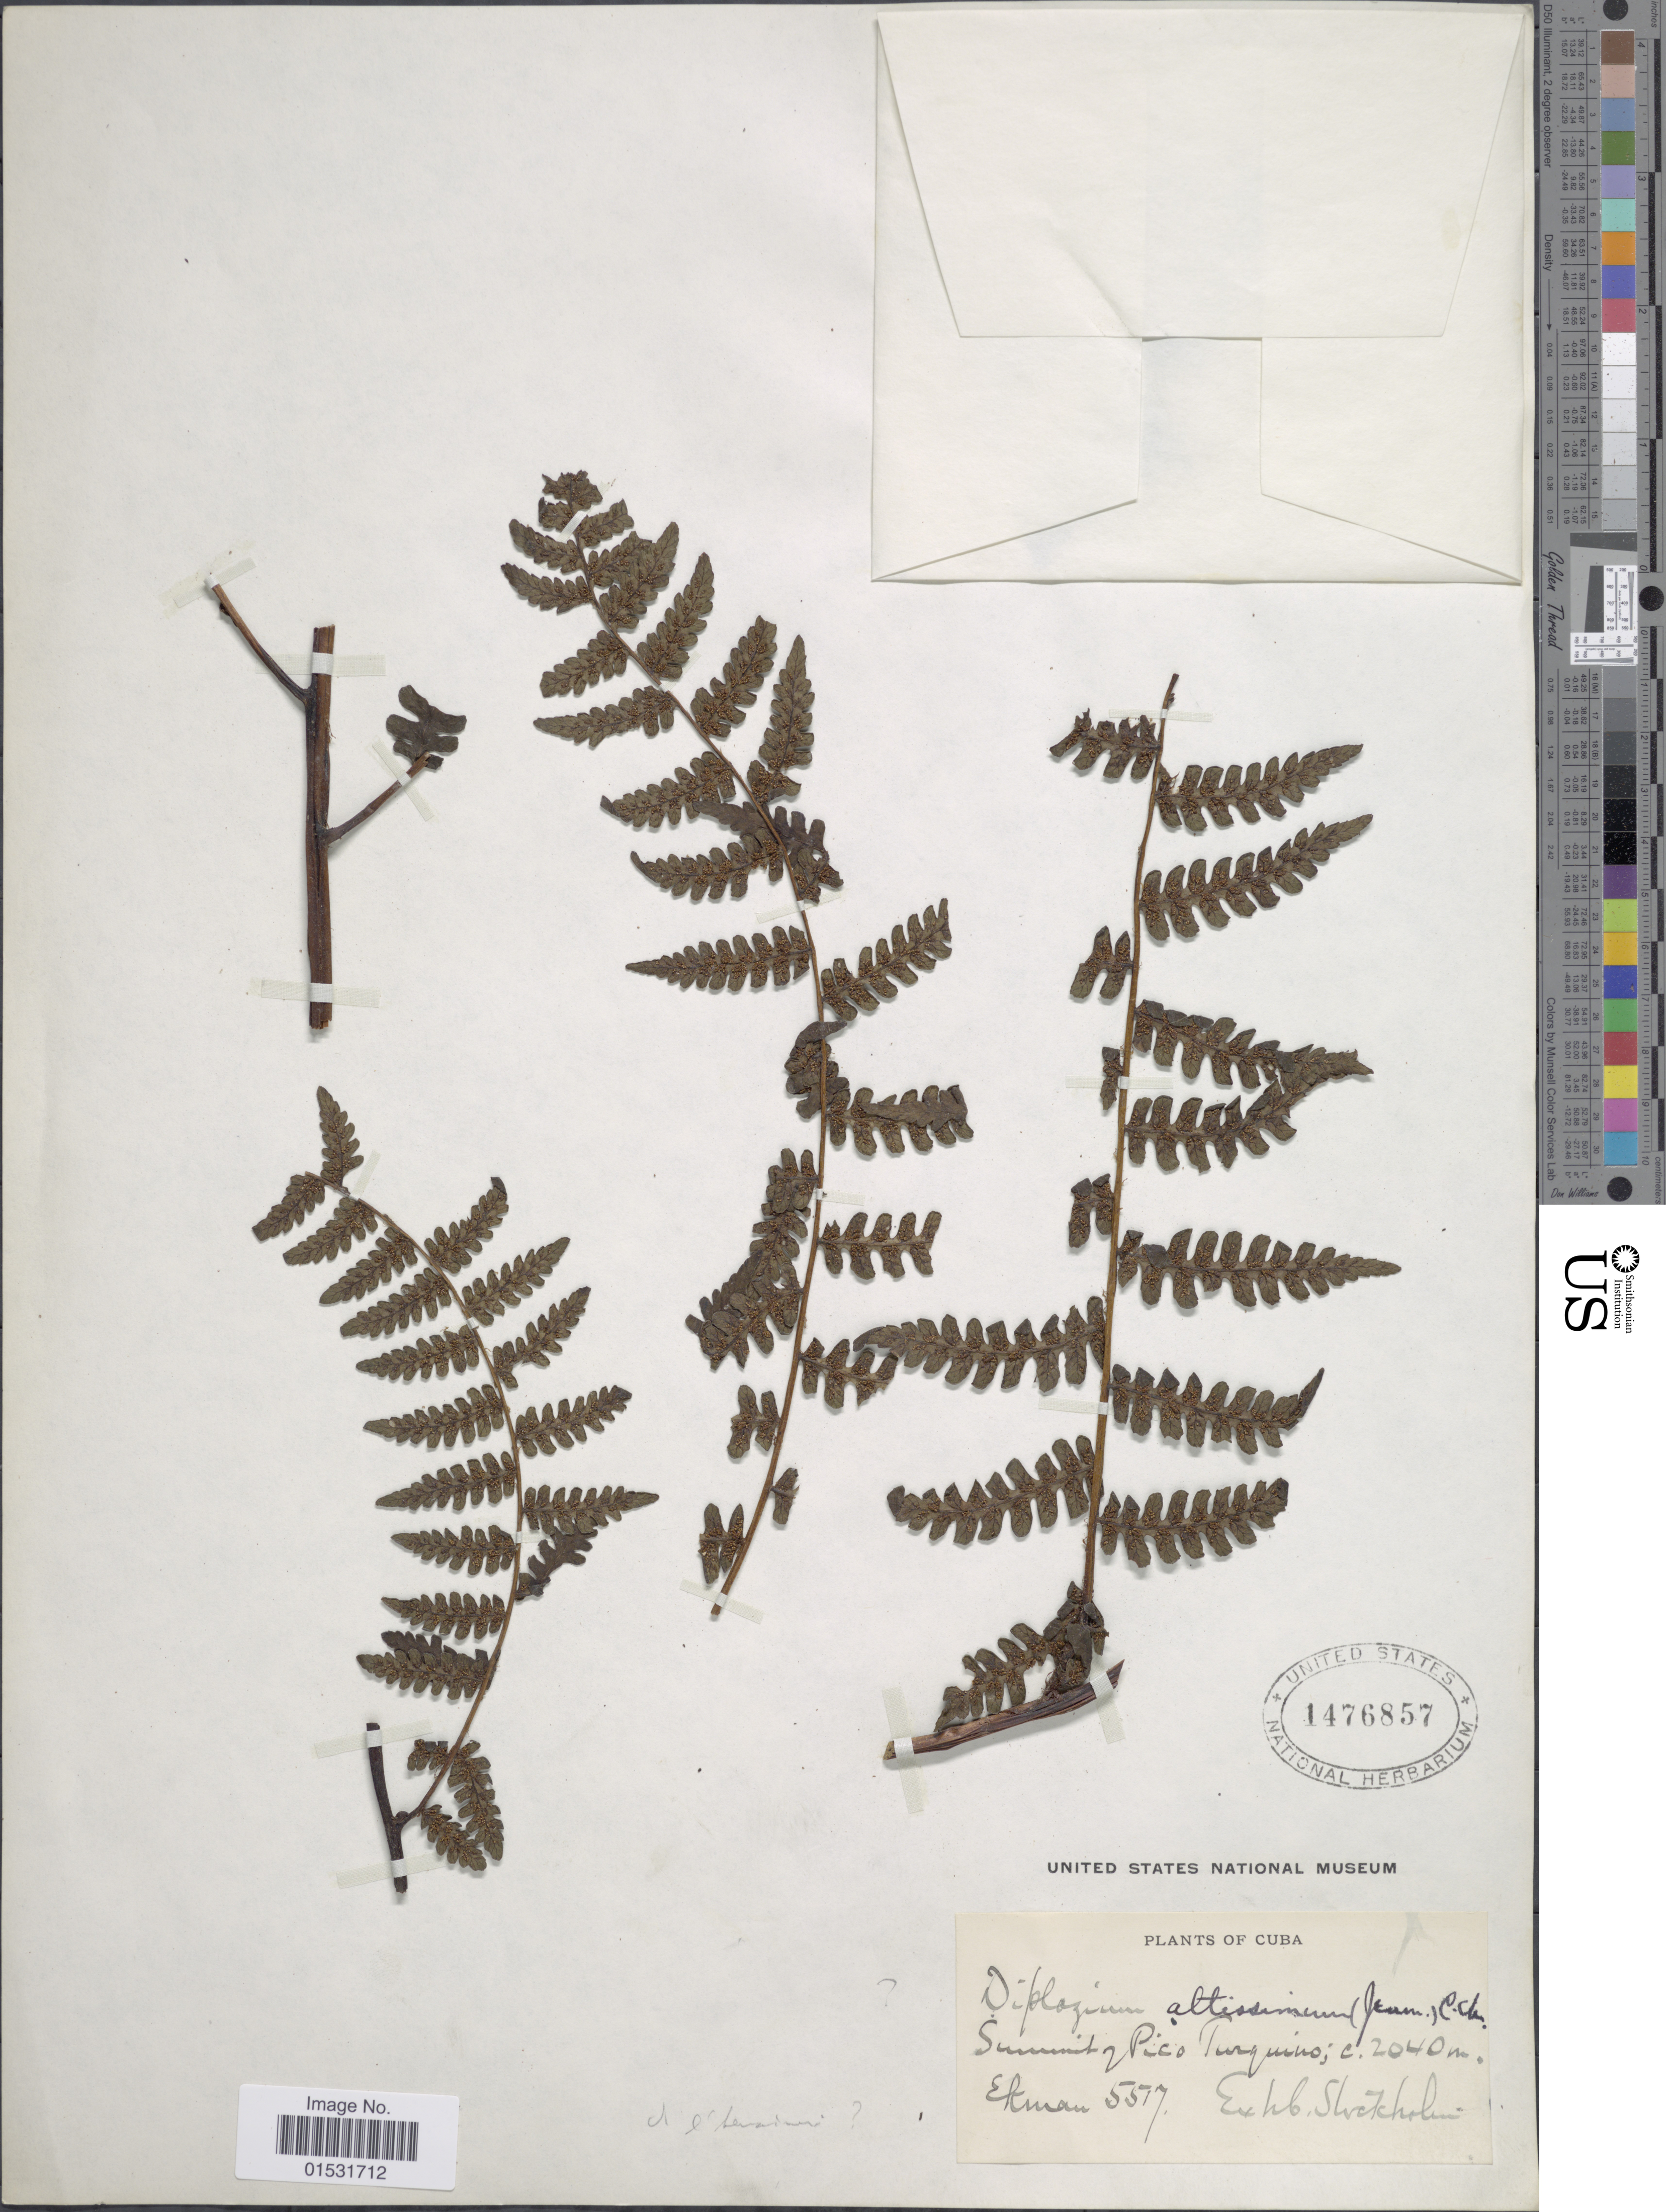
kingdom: Plantae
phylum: Tracheophyta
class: Polypodiopsida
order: Polypodiales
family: Athyriaceae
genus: Diplazium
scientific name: Diplazium lherminieri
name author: Fée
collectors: -. Ekman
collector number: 5517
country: Cuba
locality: Summit of Pico Turquino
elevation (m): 2040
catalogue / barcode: US 1476857